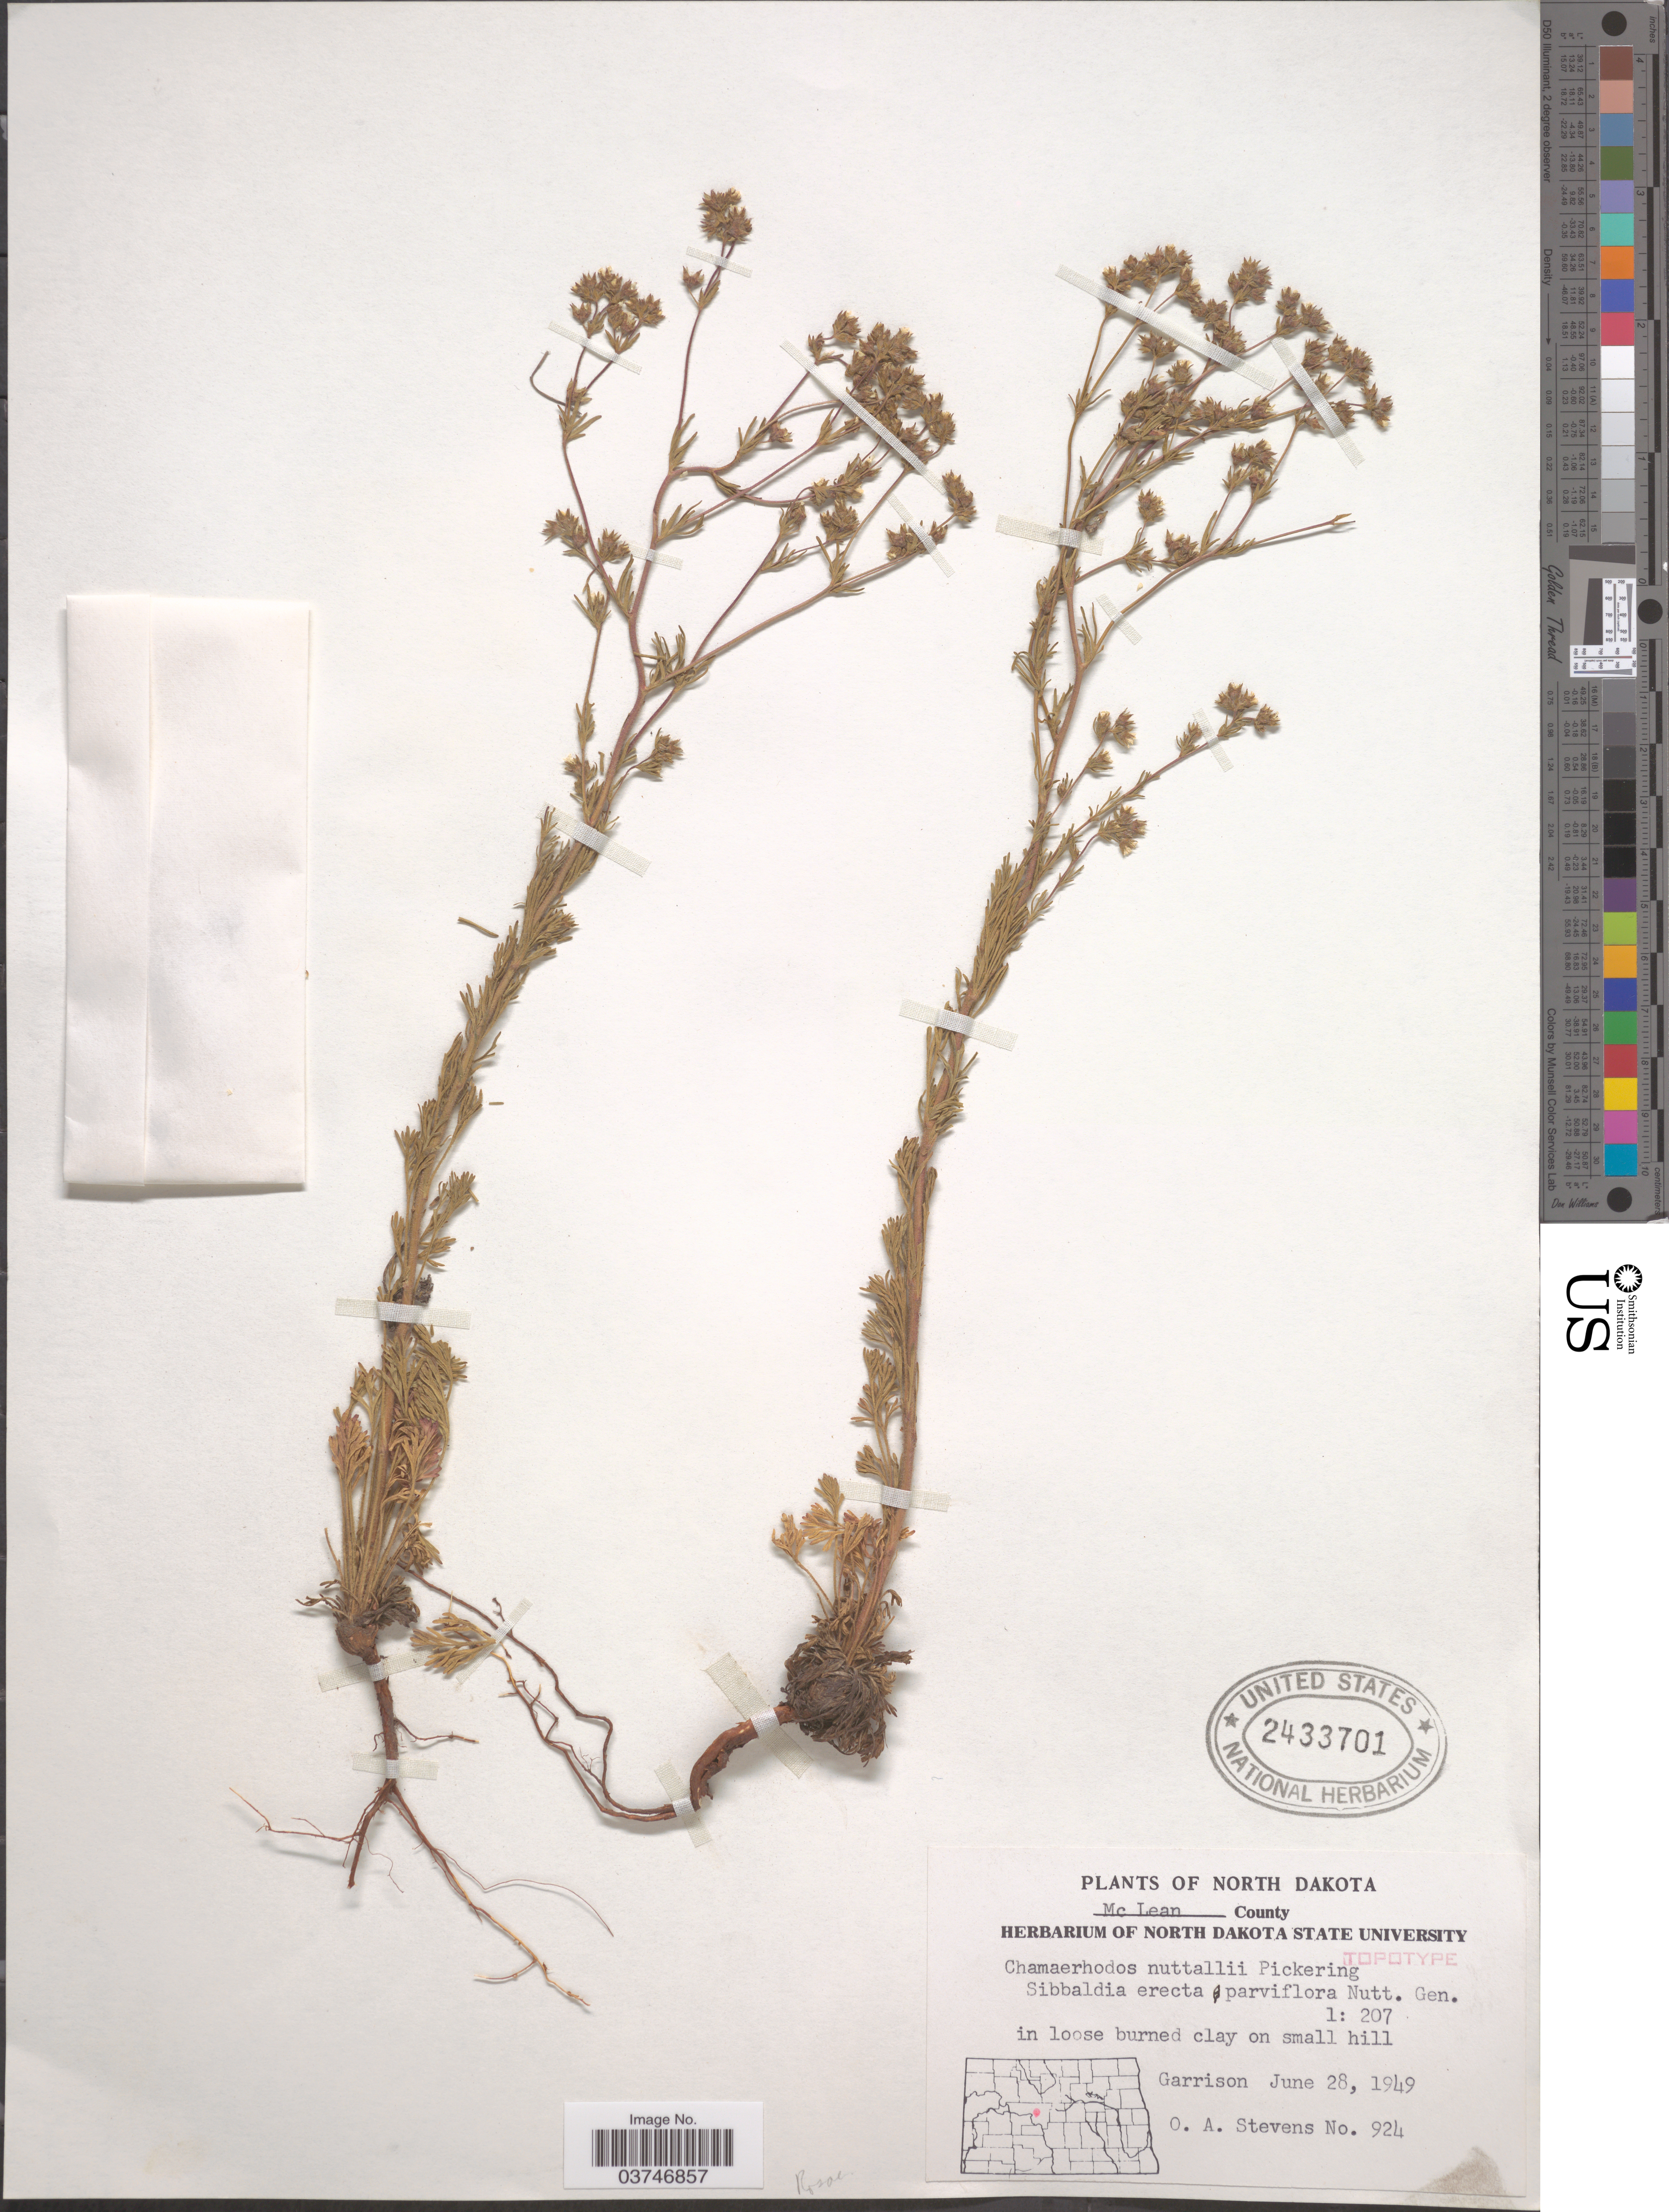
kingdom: Plantae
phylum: Tracheophyta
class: Magnoliopsida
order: Rosales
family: Rosaceae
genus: Chamaerhodos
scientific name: Chamaerhodos erecta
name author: (L.) Bunge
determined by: U.S. National Herbarium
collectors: O. A. Stevens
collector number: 924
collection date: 1949-06-28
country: United States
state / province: North Dakota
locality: Mc Lean County. Garrison.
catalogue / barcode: US 2433701